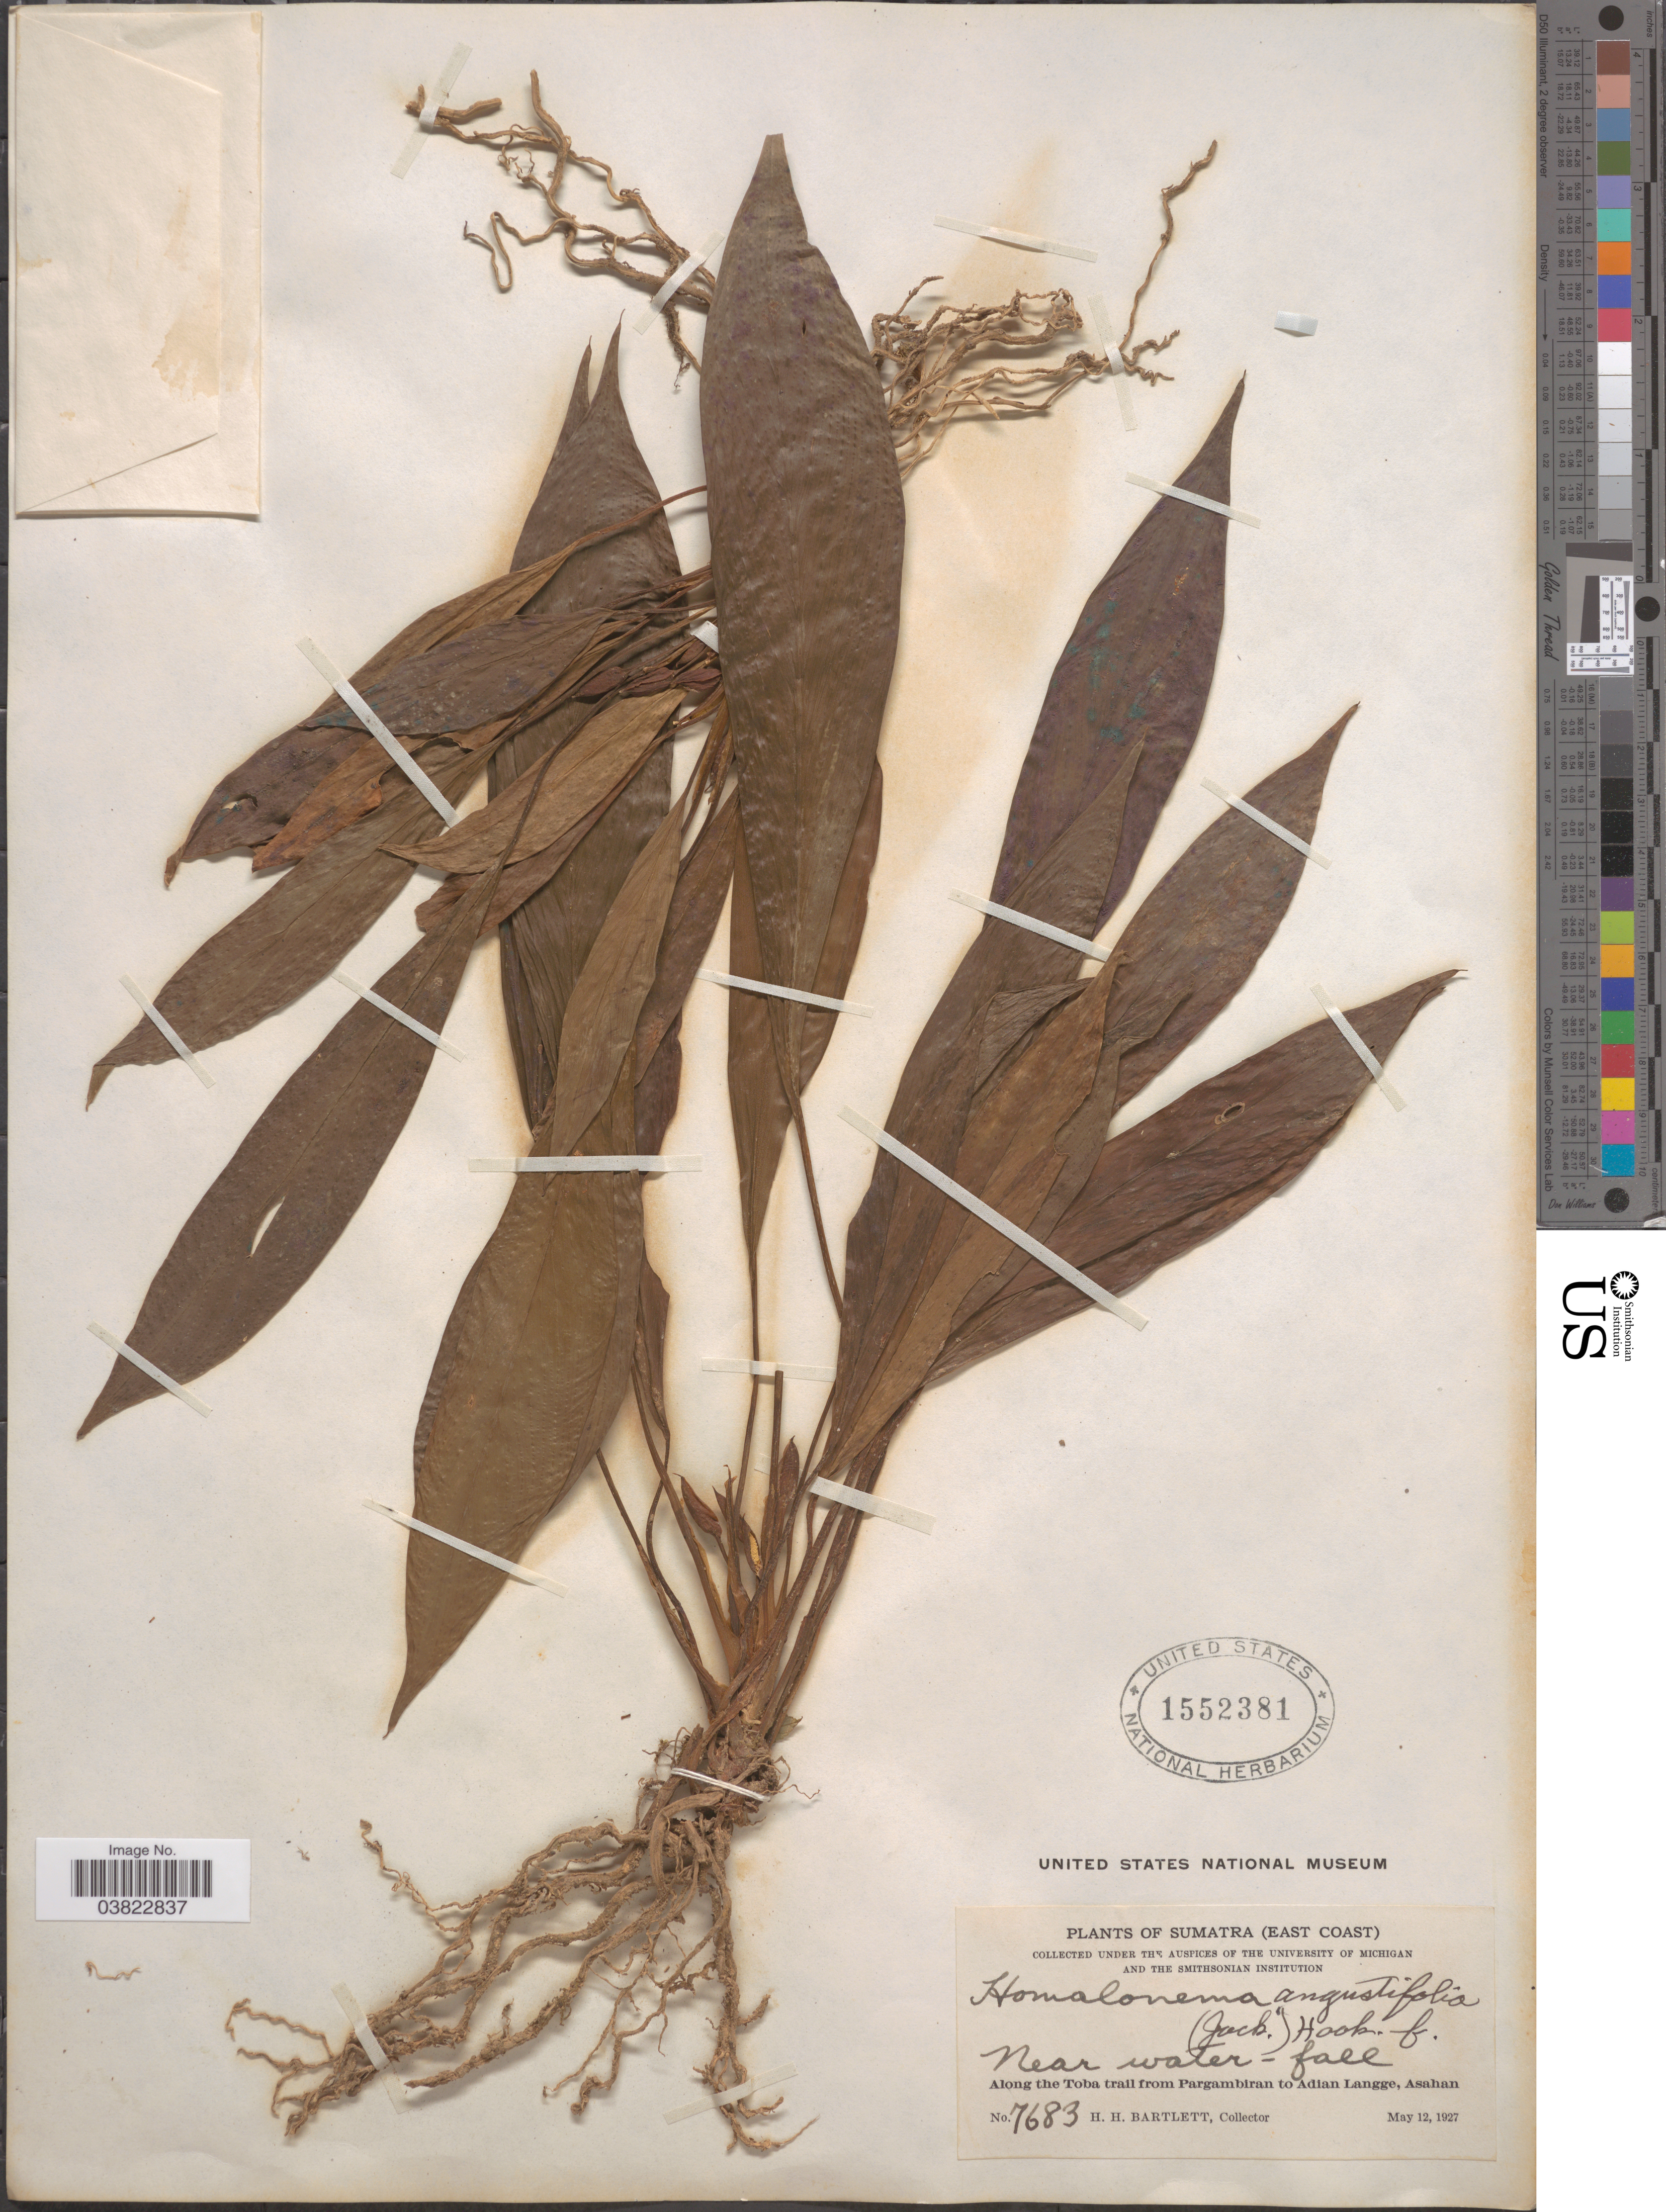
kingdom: Plantae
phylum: Tracheophyta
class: Liliopsida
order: Alismatales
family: Araceae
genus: Homalomena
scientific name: Homalomena angustifolia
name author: (Jack) Hook. f.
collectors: H. H. Bartlett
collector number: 7683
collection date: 1927-05-12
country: Indonesia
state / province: Sumatra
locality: (East Coast). Near water-fall. Along the Toba trail from Pargambiran to Adian Langge, Asahan.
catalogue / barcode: US 1552381